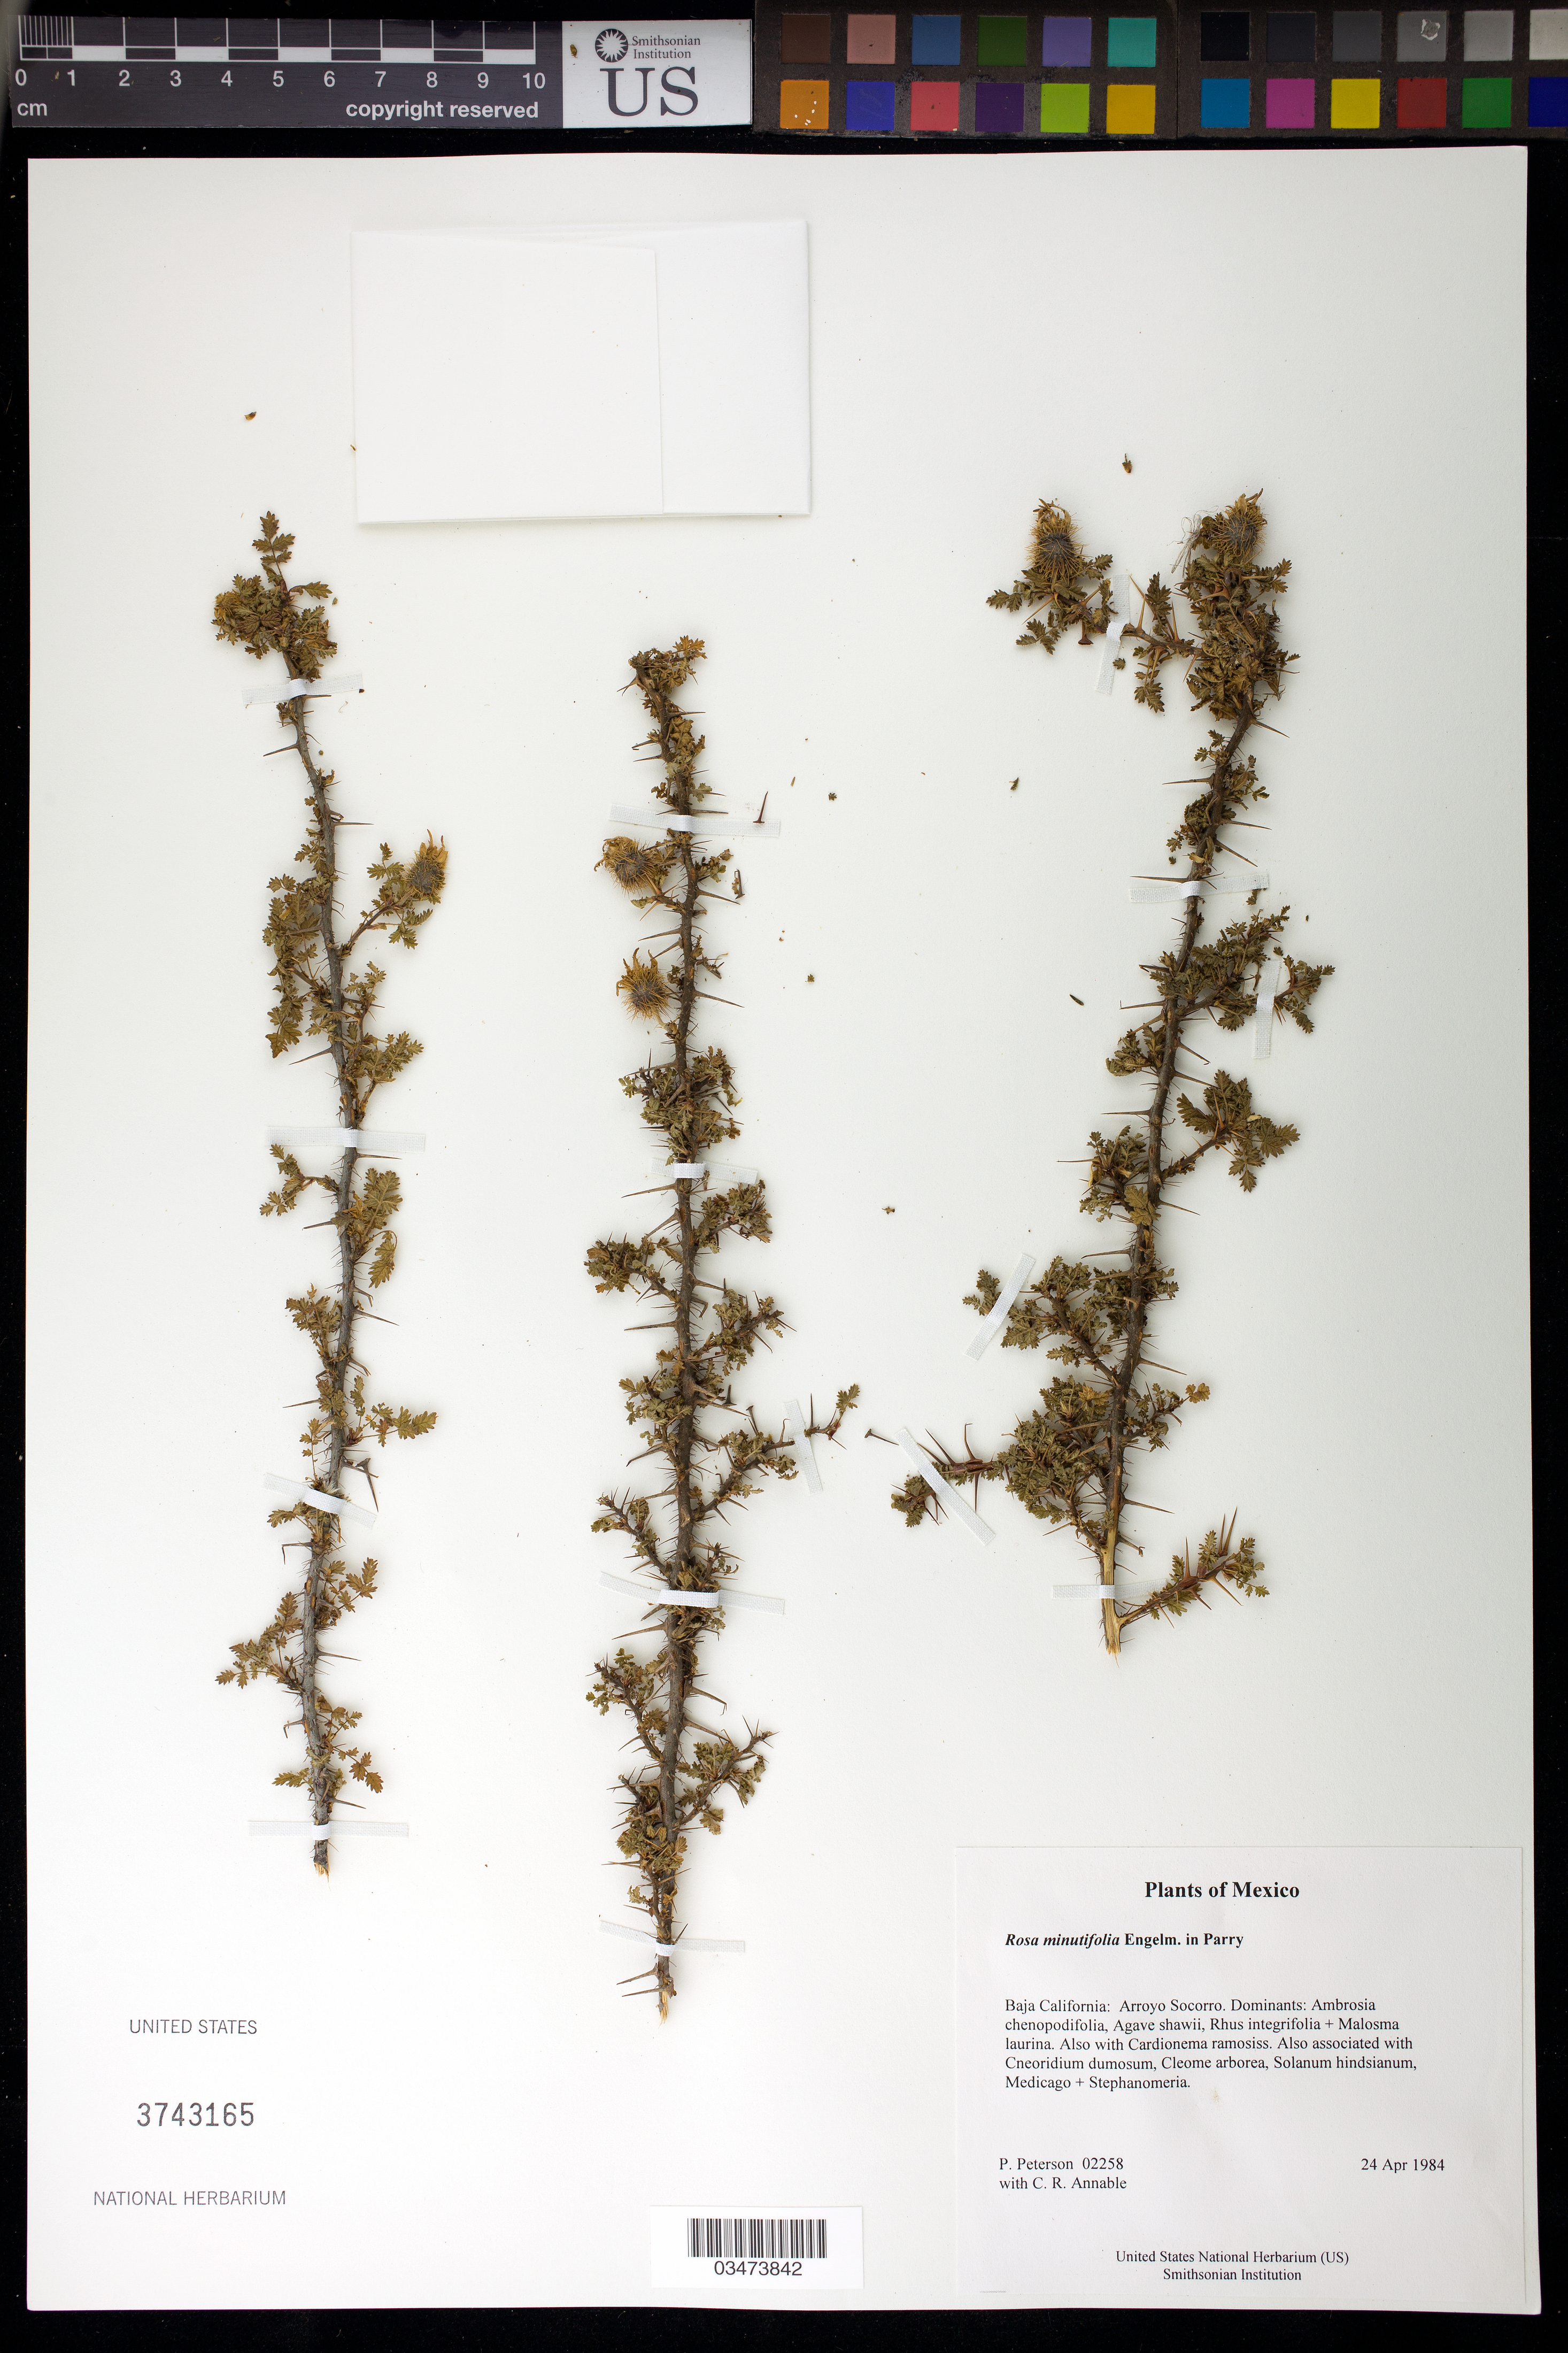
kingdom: Plantae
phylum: Tracheophyta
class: Magnoliopsida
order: Rosales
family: Rosaceae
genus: Rosa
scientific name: Rosa minutifolia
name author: Engelm. in Parry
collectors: P. M. Peterson & C. R. Annable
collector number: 02258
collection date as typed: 24 Apr 1984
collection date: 1984-04-24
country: Mexico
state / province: Baja California Norte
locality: Arroyo Socorro.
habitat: Dominants: Ambrosia chenopodifolia, Agave shawii, Rhus integrifolia + Malosma laurina. Also with Cardionema ramosiss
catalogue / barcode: US 3743165